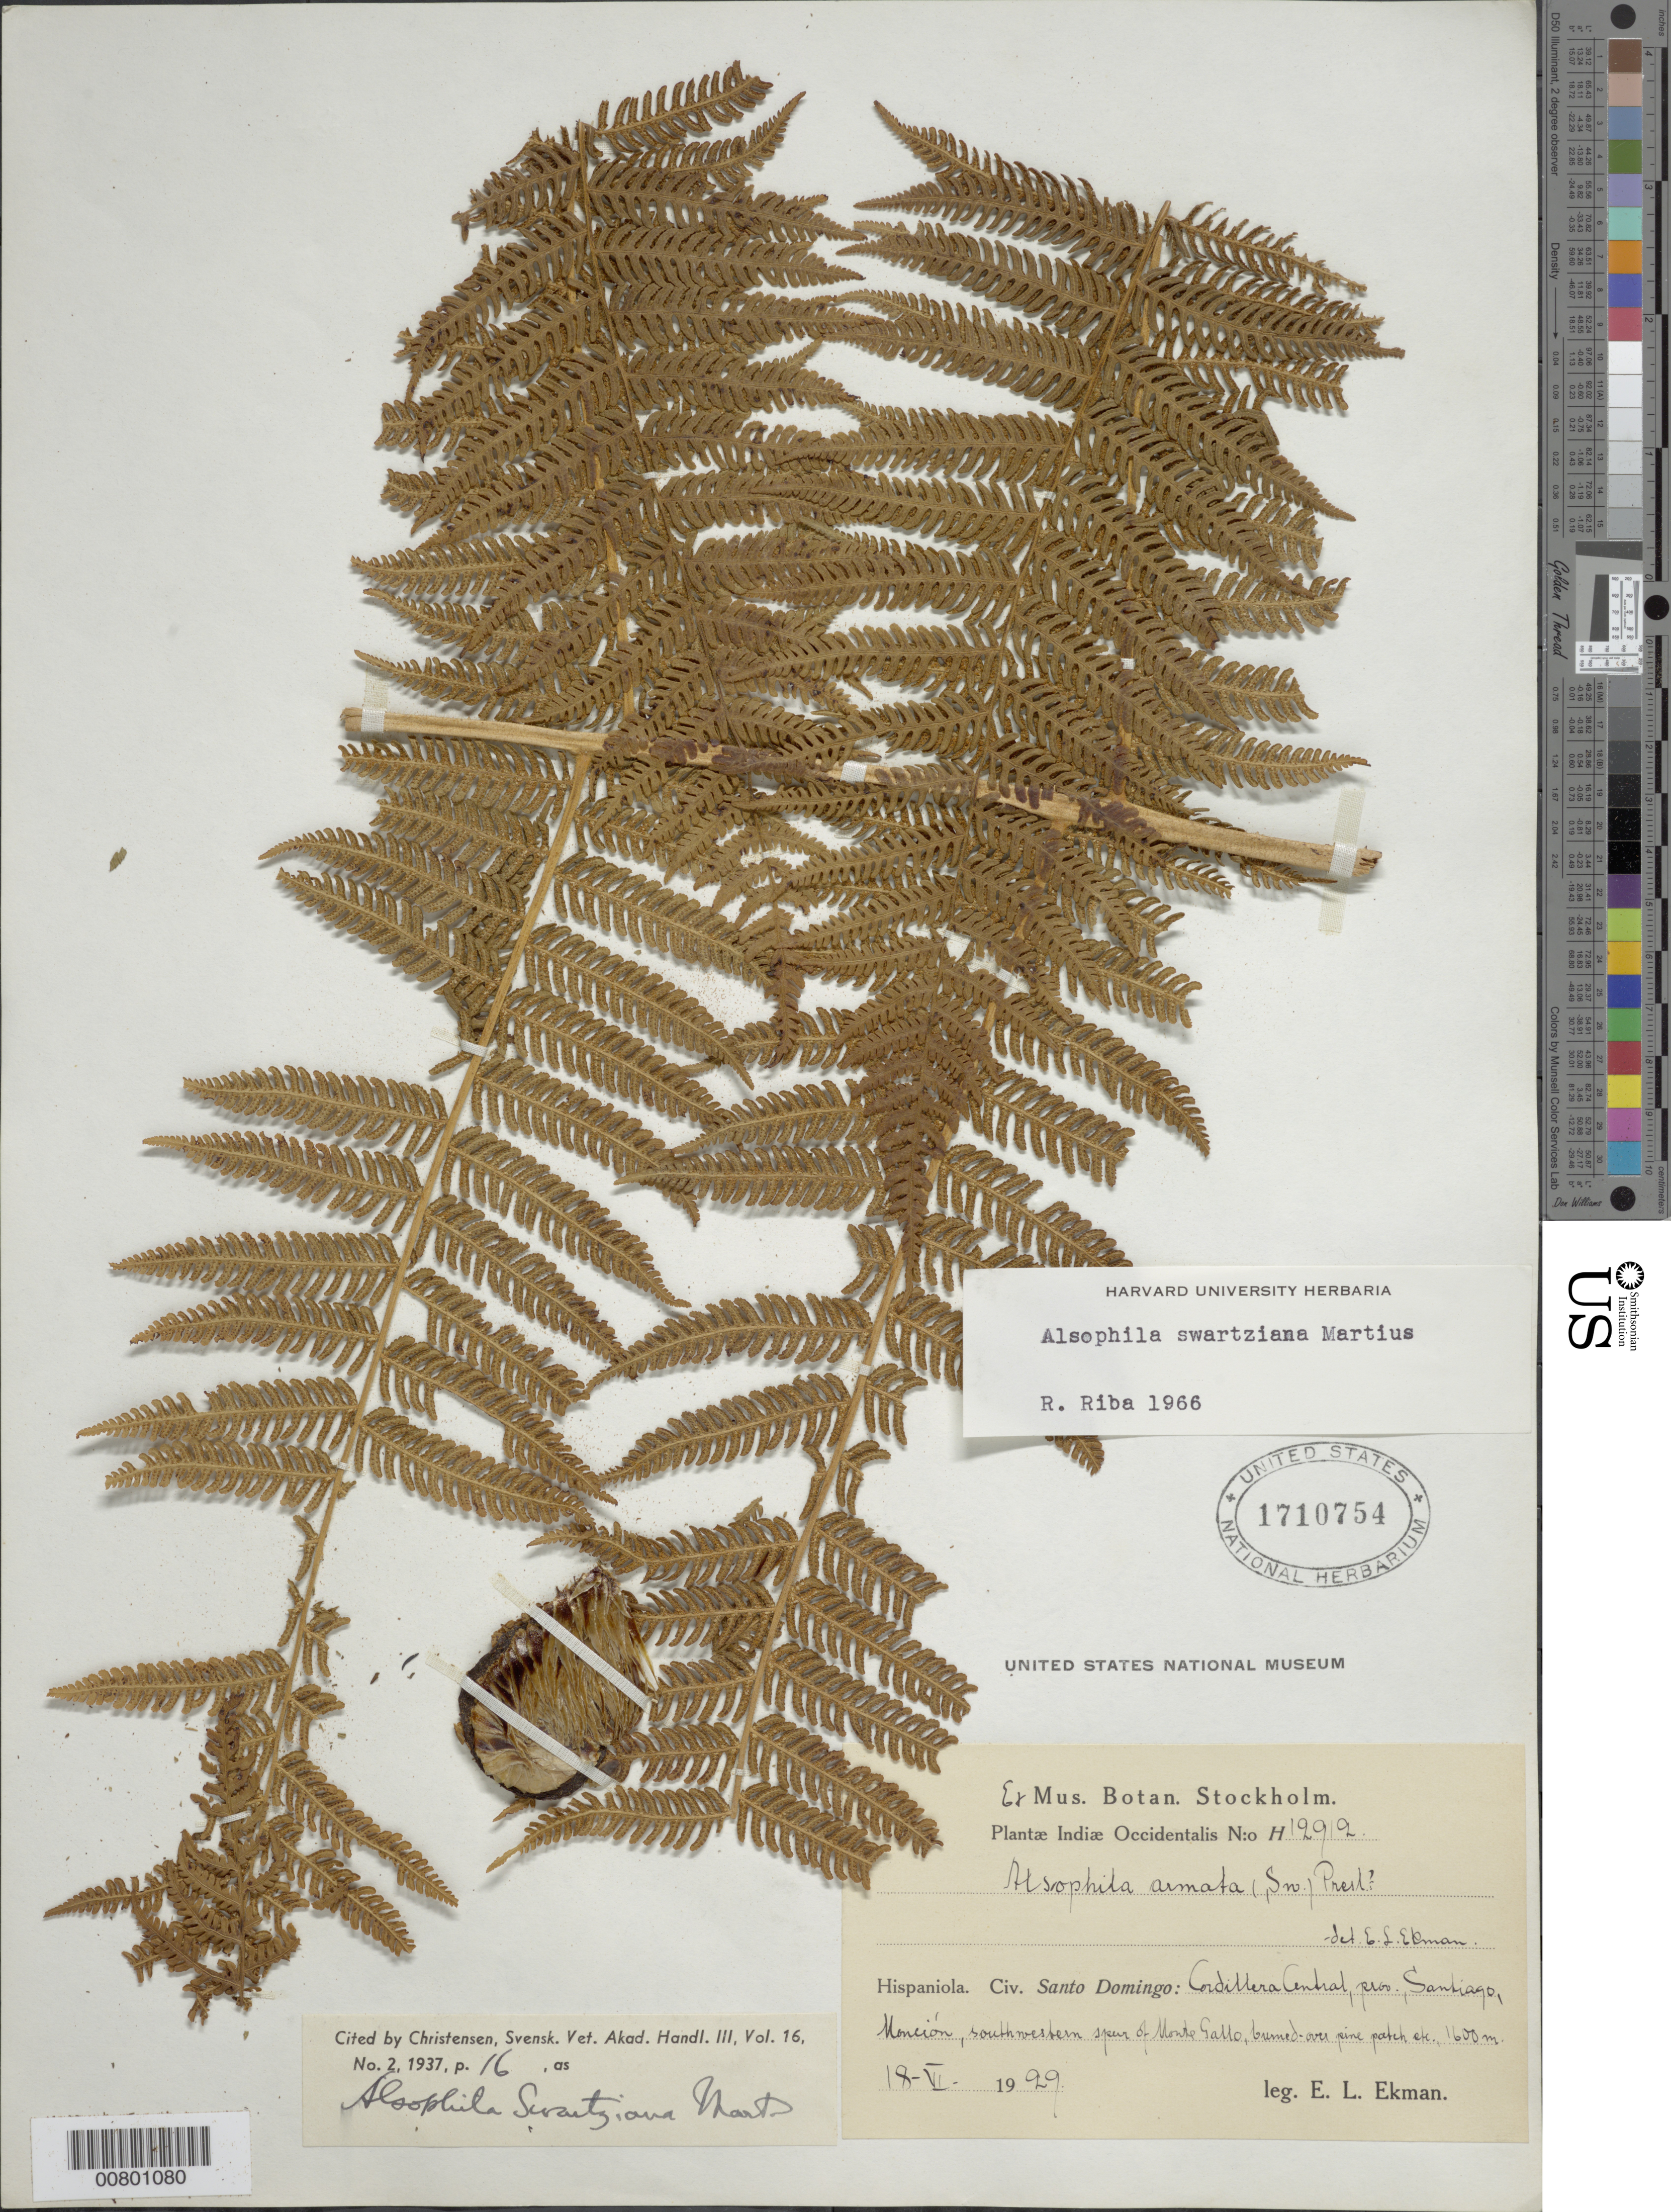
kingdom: Plantae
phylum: Tracheophyta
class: Polypodiopsida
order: Cyatheales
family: Cyatheaceae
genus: Alsophila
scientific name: Alsophila swartziana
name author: Mart.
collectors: E. L. Ekman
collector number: H 12912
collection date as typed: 18 Jun 1929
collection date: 1929-06-18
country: Dominican Republic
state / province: Santiago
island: Hispaniola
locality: Cordillera Central, SW spur of Monte Gallo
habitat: Burned-over pine patch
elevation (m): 1600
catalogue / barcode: US 1710754